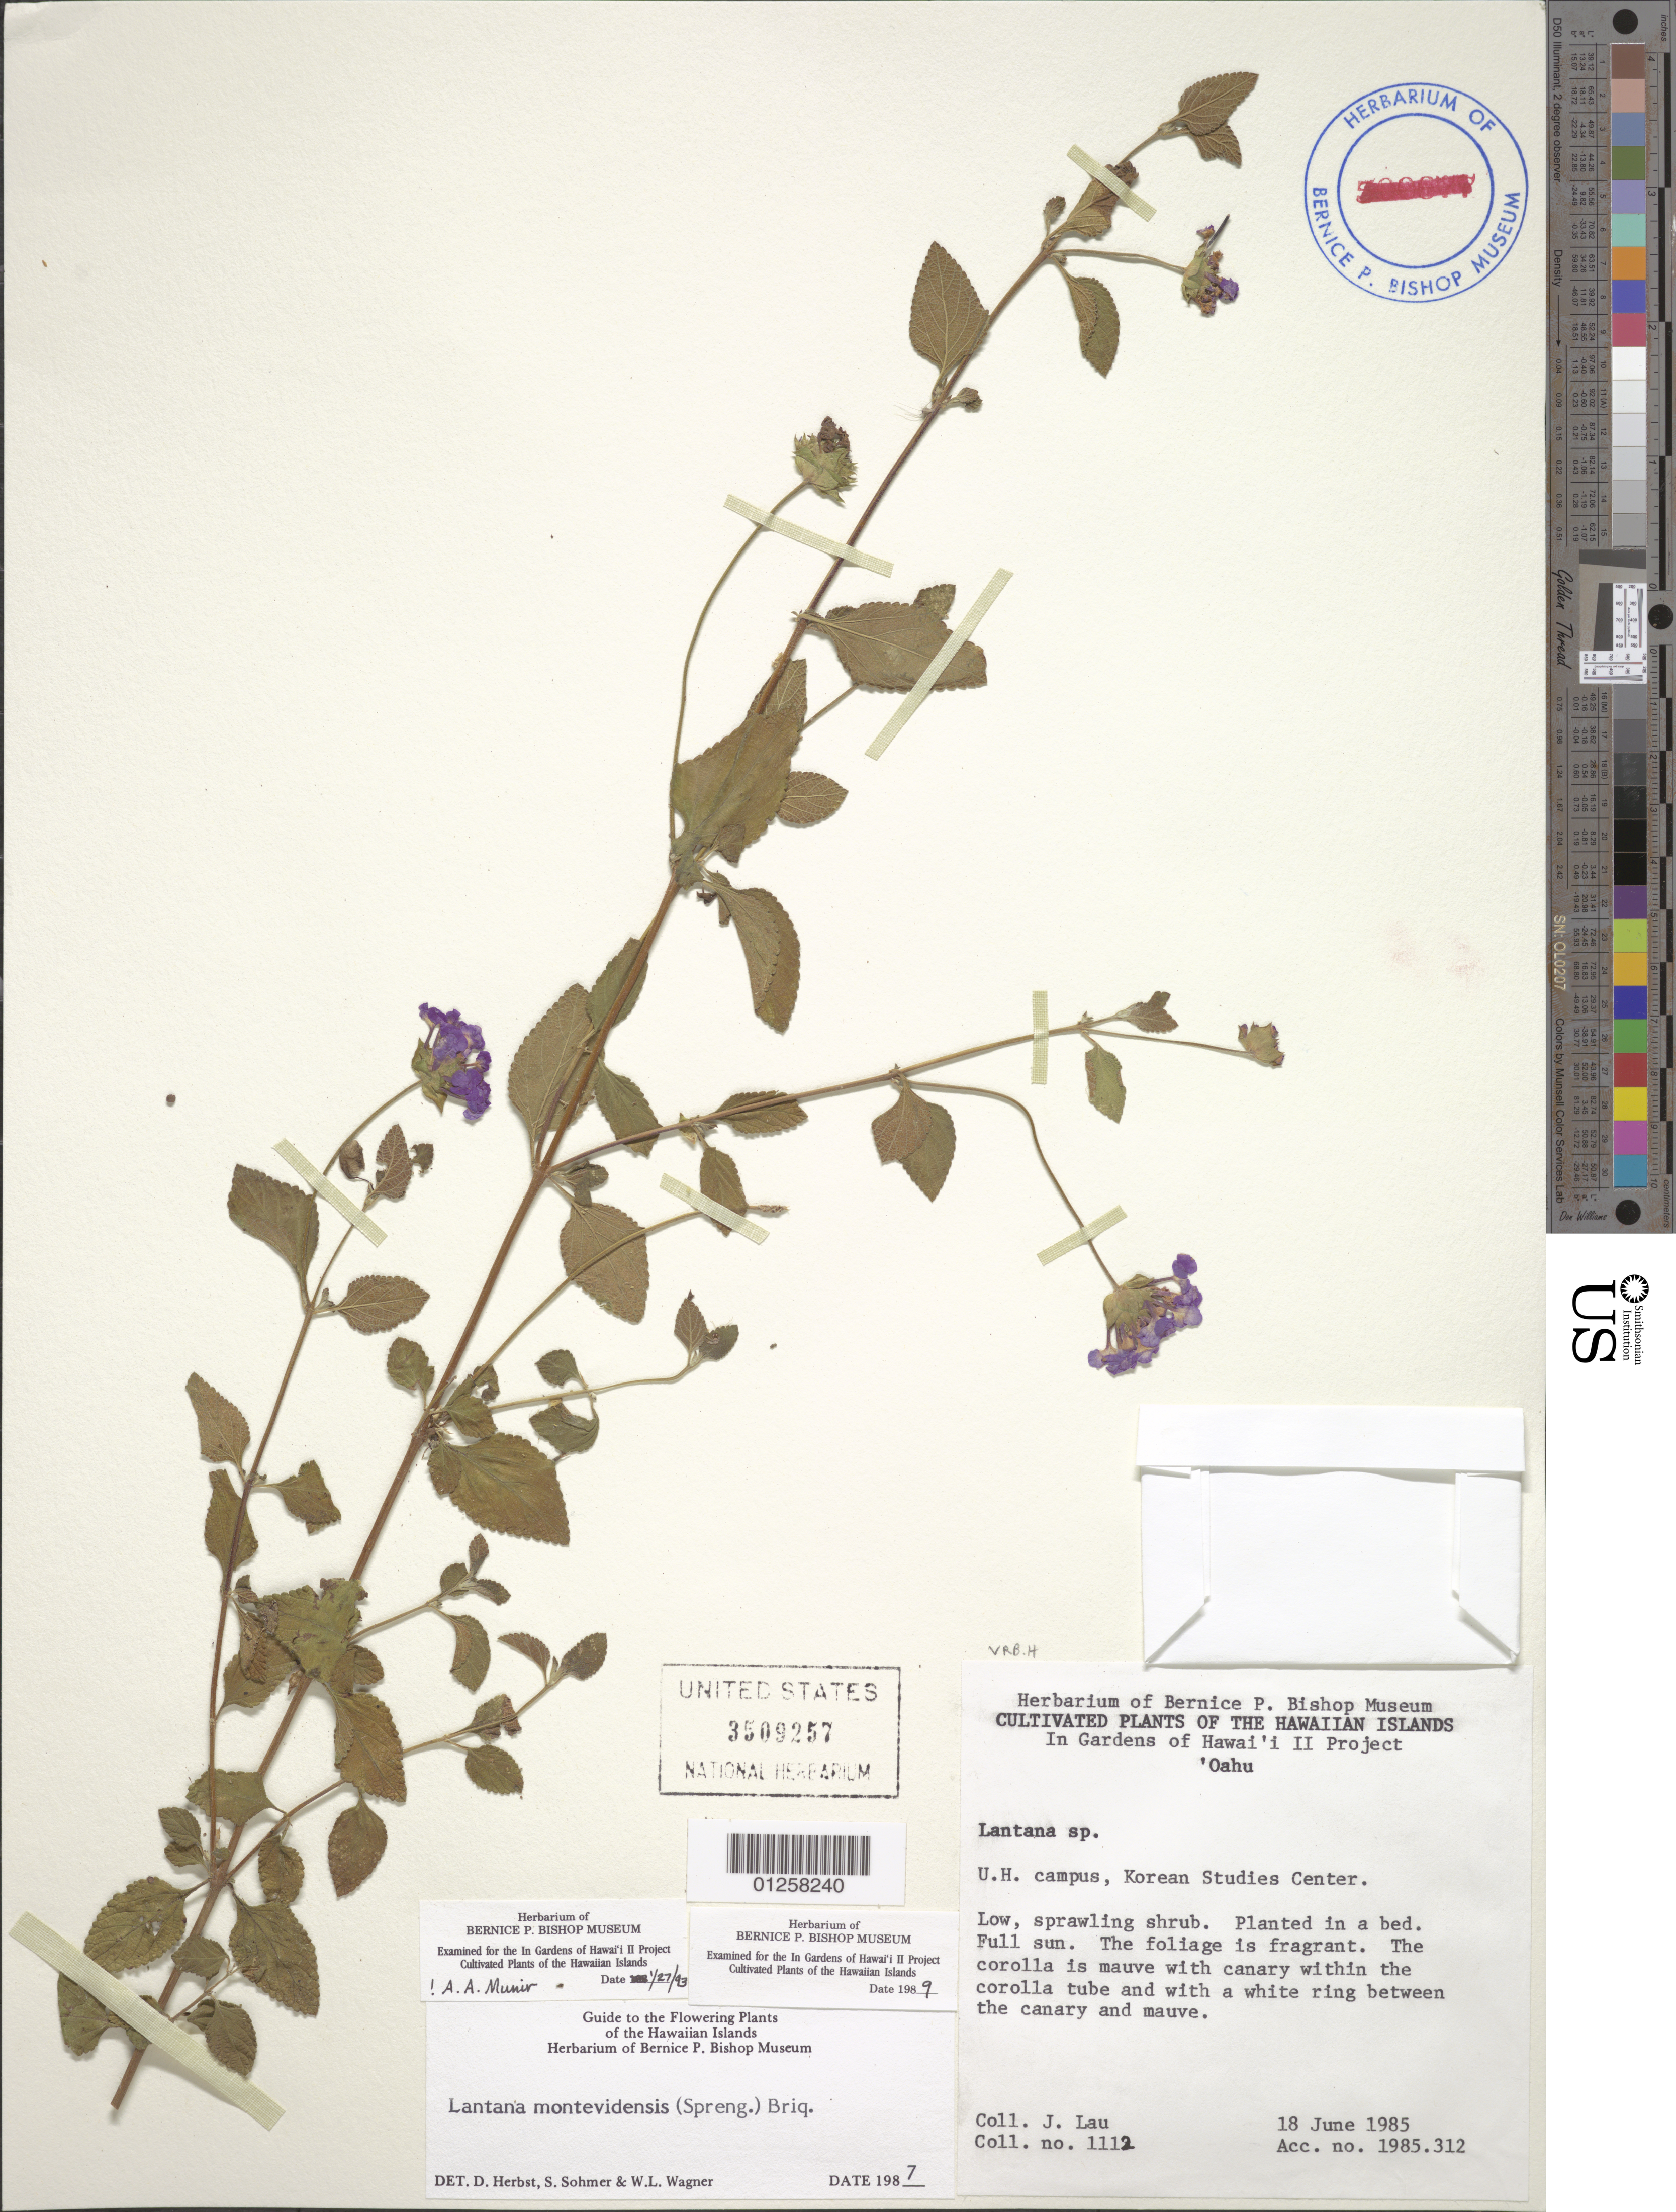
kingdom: Plantae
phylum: Tracheophyta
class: Magnoliopsida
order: Lamiales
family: Verbenaceae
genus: Lantana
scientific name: Lantana montevidensis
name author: (Spreng.) Briq.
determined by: Herbst, D. R.; Sohmer, S. H.; Wagner, W. L.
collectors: J. Lau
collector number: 1112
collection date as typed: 18 Jun 1985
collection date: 1985-06-18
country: United States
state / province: Hawaii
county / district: Honolulu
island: Oahu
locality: U.H. Campus, Korean Studies Center.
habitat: Full sun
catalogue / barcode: US 3509257